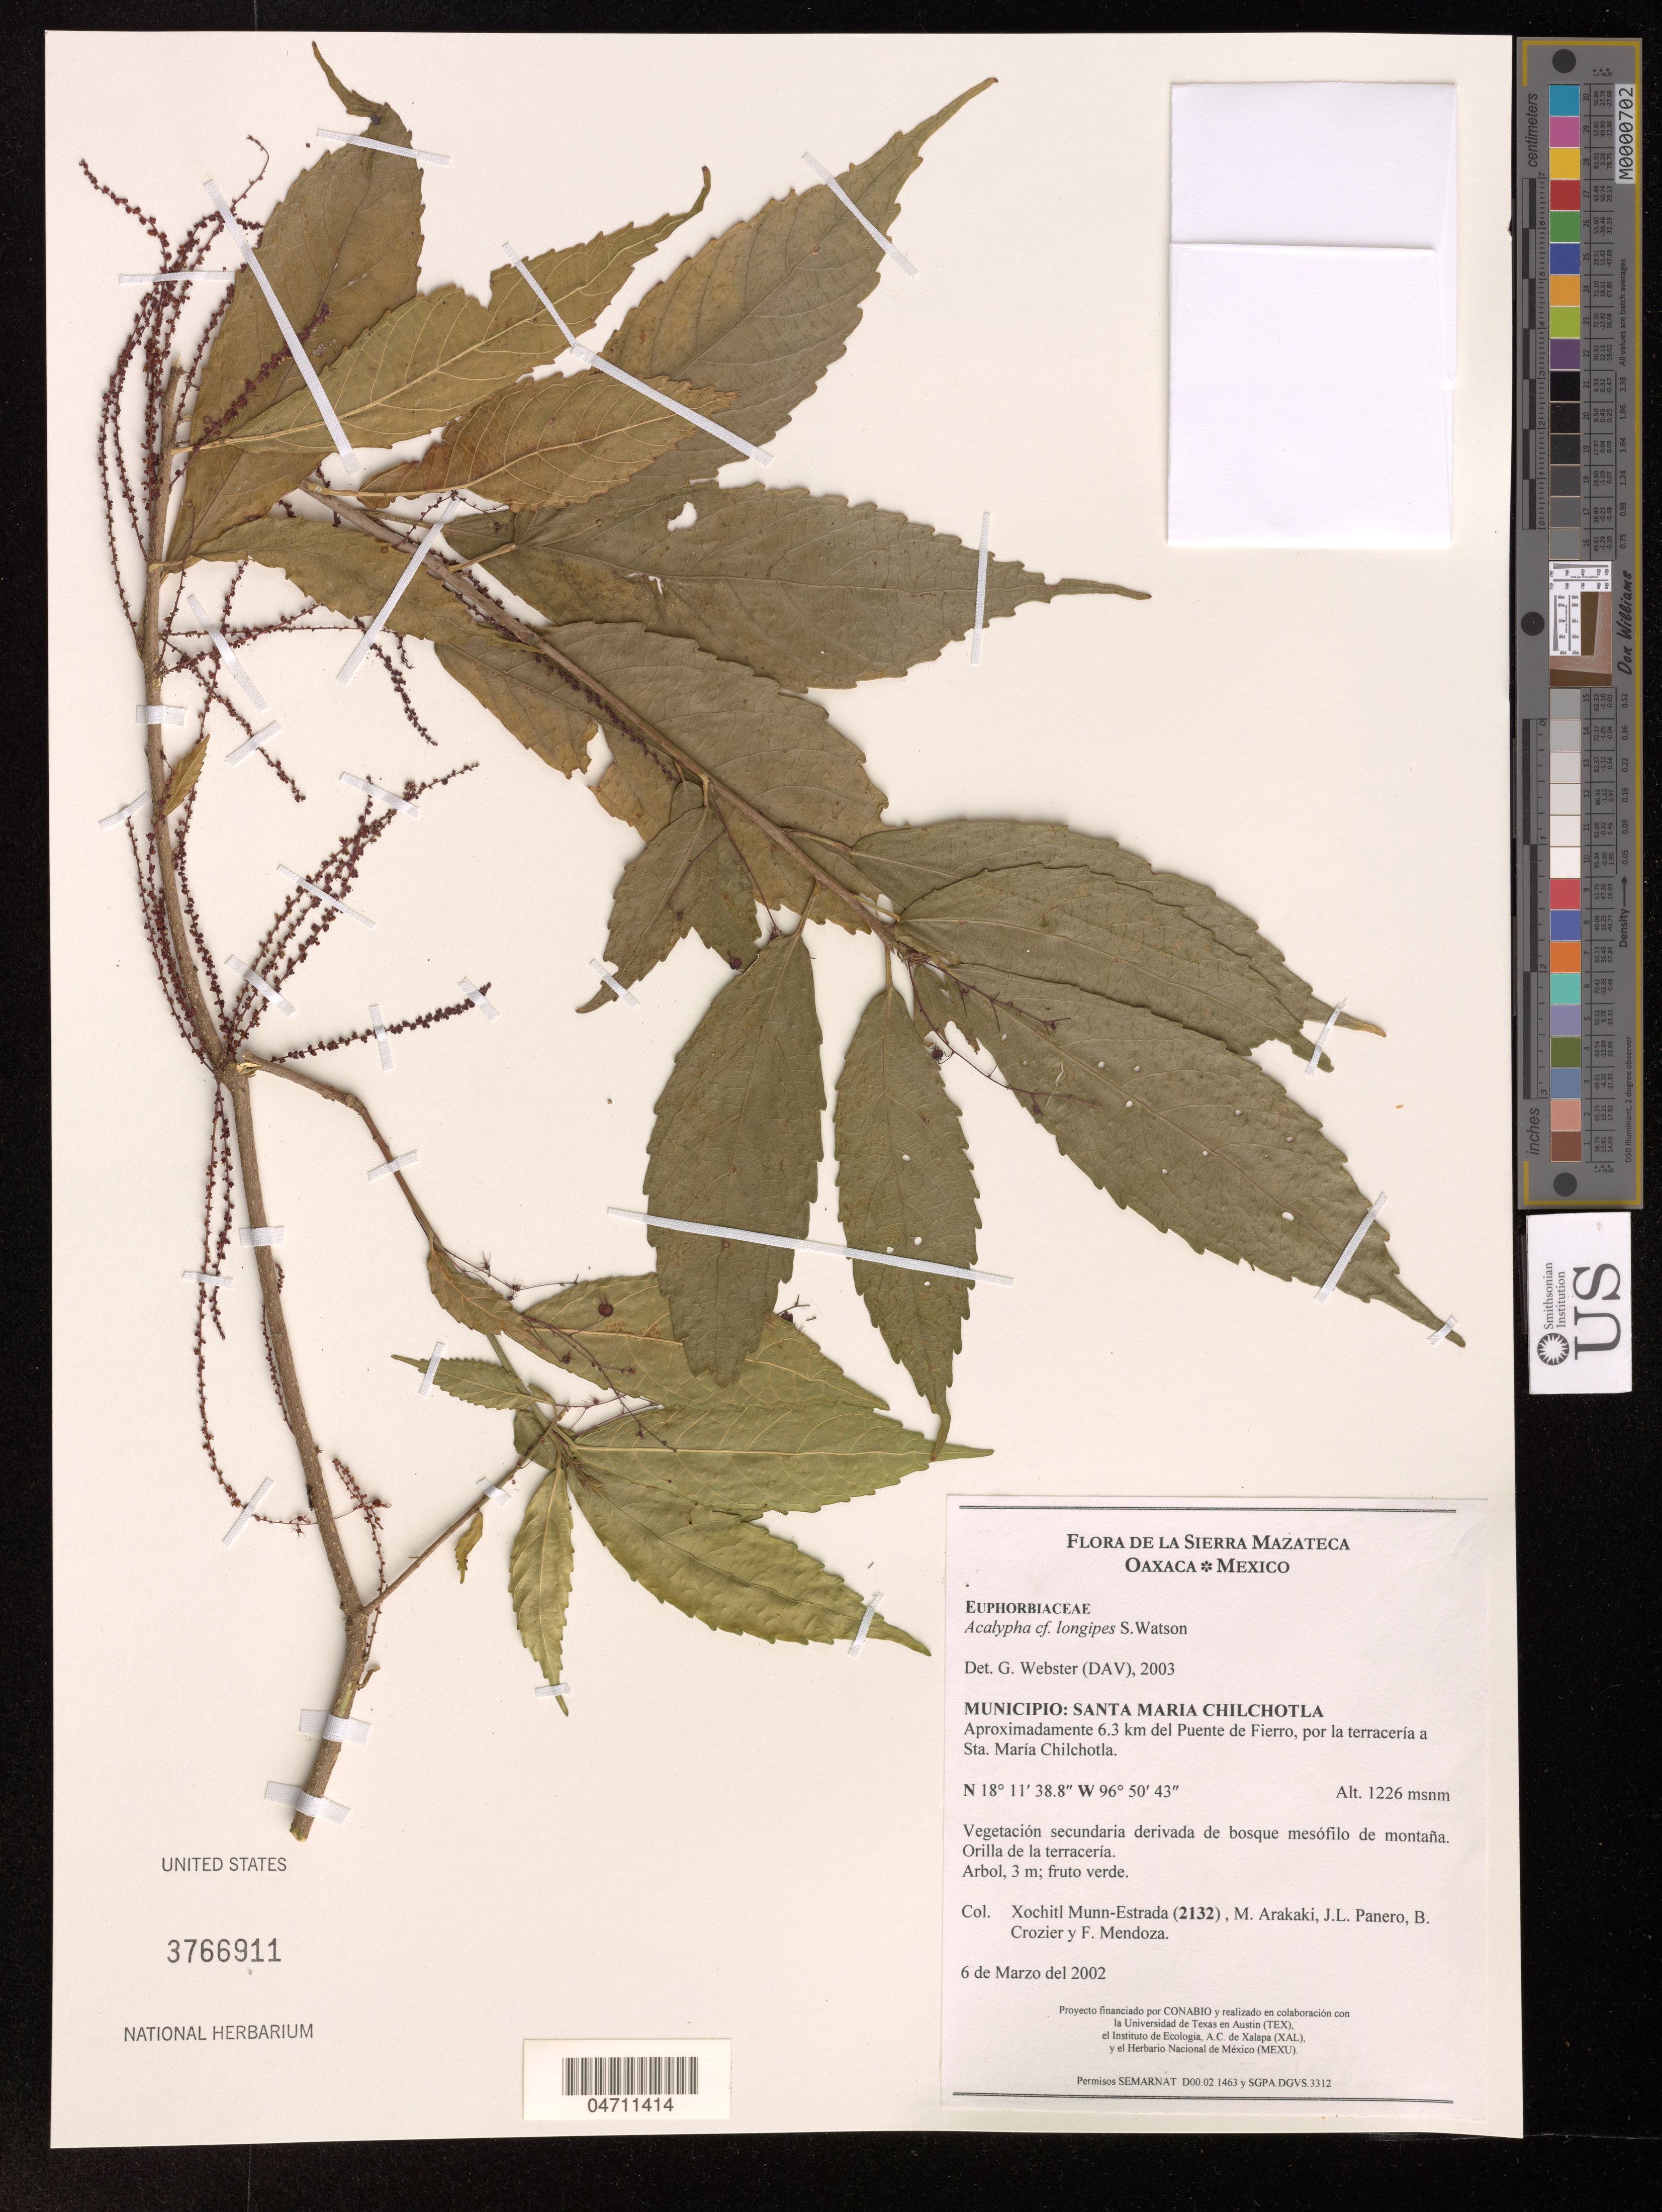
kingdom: Plantae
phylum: Tracheophyta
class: Magnoliopsida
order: Malpighiales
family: Euphorbiaceae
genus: Acalypha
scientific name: Acalypha longipes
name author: S. Watson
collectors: X. Munn-Estrada, M. Arakaki & B. Crozier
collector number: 2132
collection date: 2002-03-06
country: Mexico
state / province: Oaxaca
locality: Municipio: Santa Maria Chilchotla. Aproximadamente 6.3 km del Puente de Fierro, por la terraceria a Sta. Maria Chilchotla.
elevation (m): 1226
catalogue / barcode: US 3766911